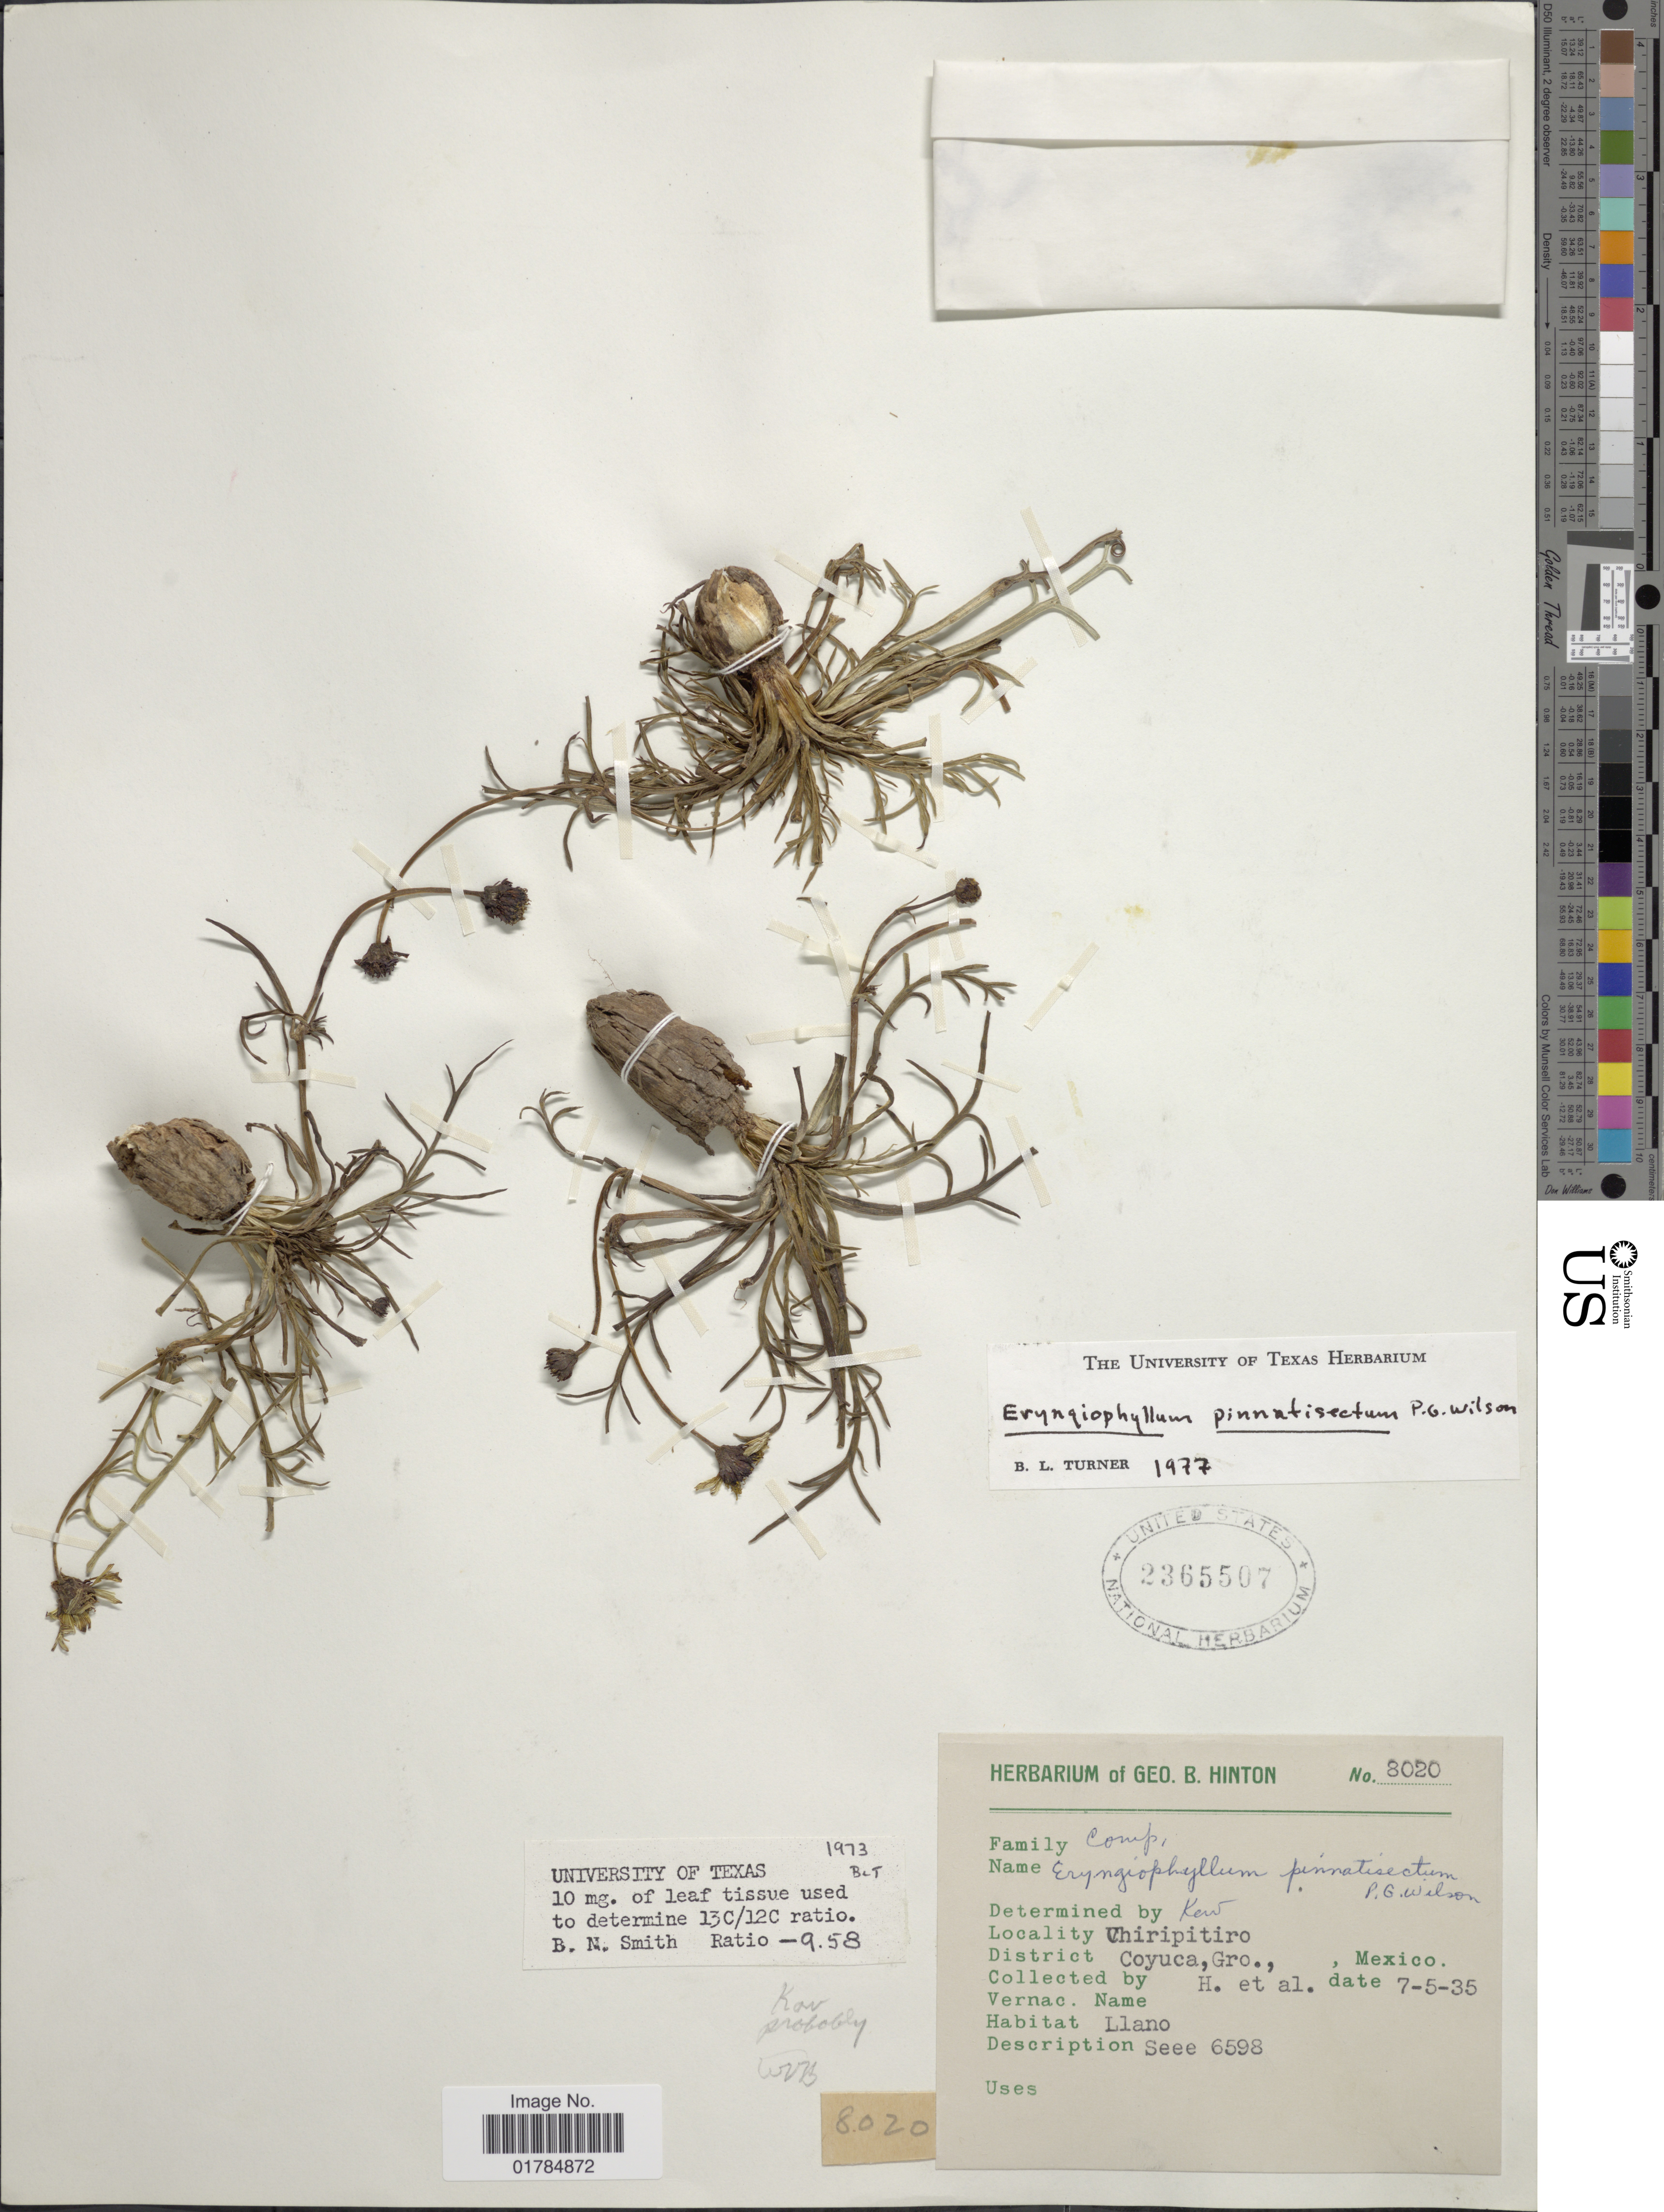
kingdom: Plantae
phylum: Tracheophyta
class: Magnoliopsida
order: Asterales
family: Asteraceae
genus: Eryngiophyllum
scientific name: Eryngiophyllum pinnatisectum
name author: Paul G. Wilson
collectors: G. B. Hinton & et al.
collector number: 8020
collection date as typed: Transcribed d/m/y: 5/7/35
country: Mexico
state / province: Guerrero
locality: Chiripitito, District Coyuca, Gro.,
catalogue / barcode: US 2365507